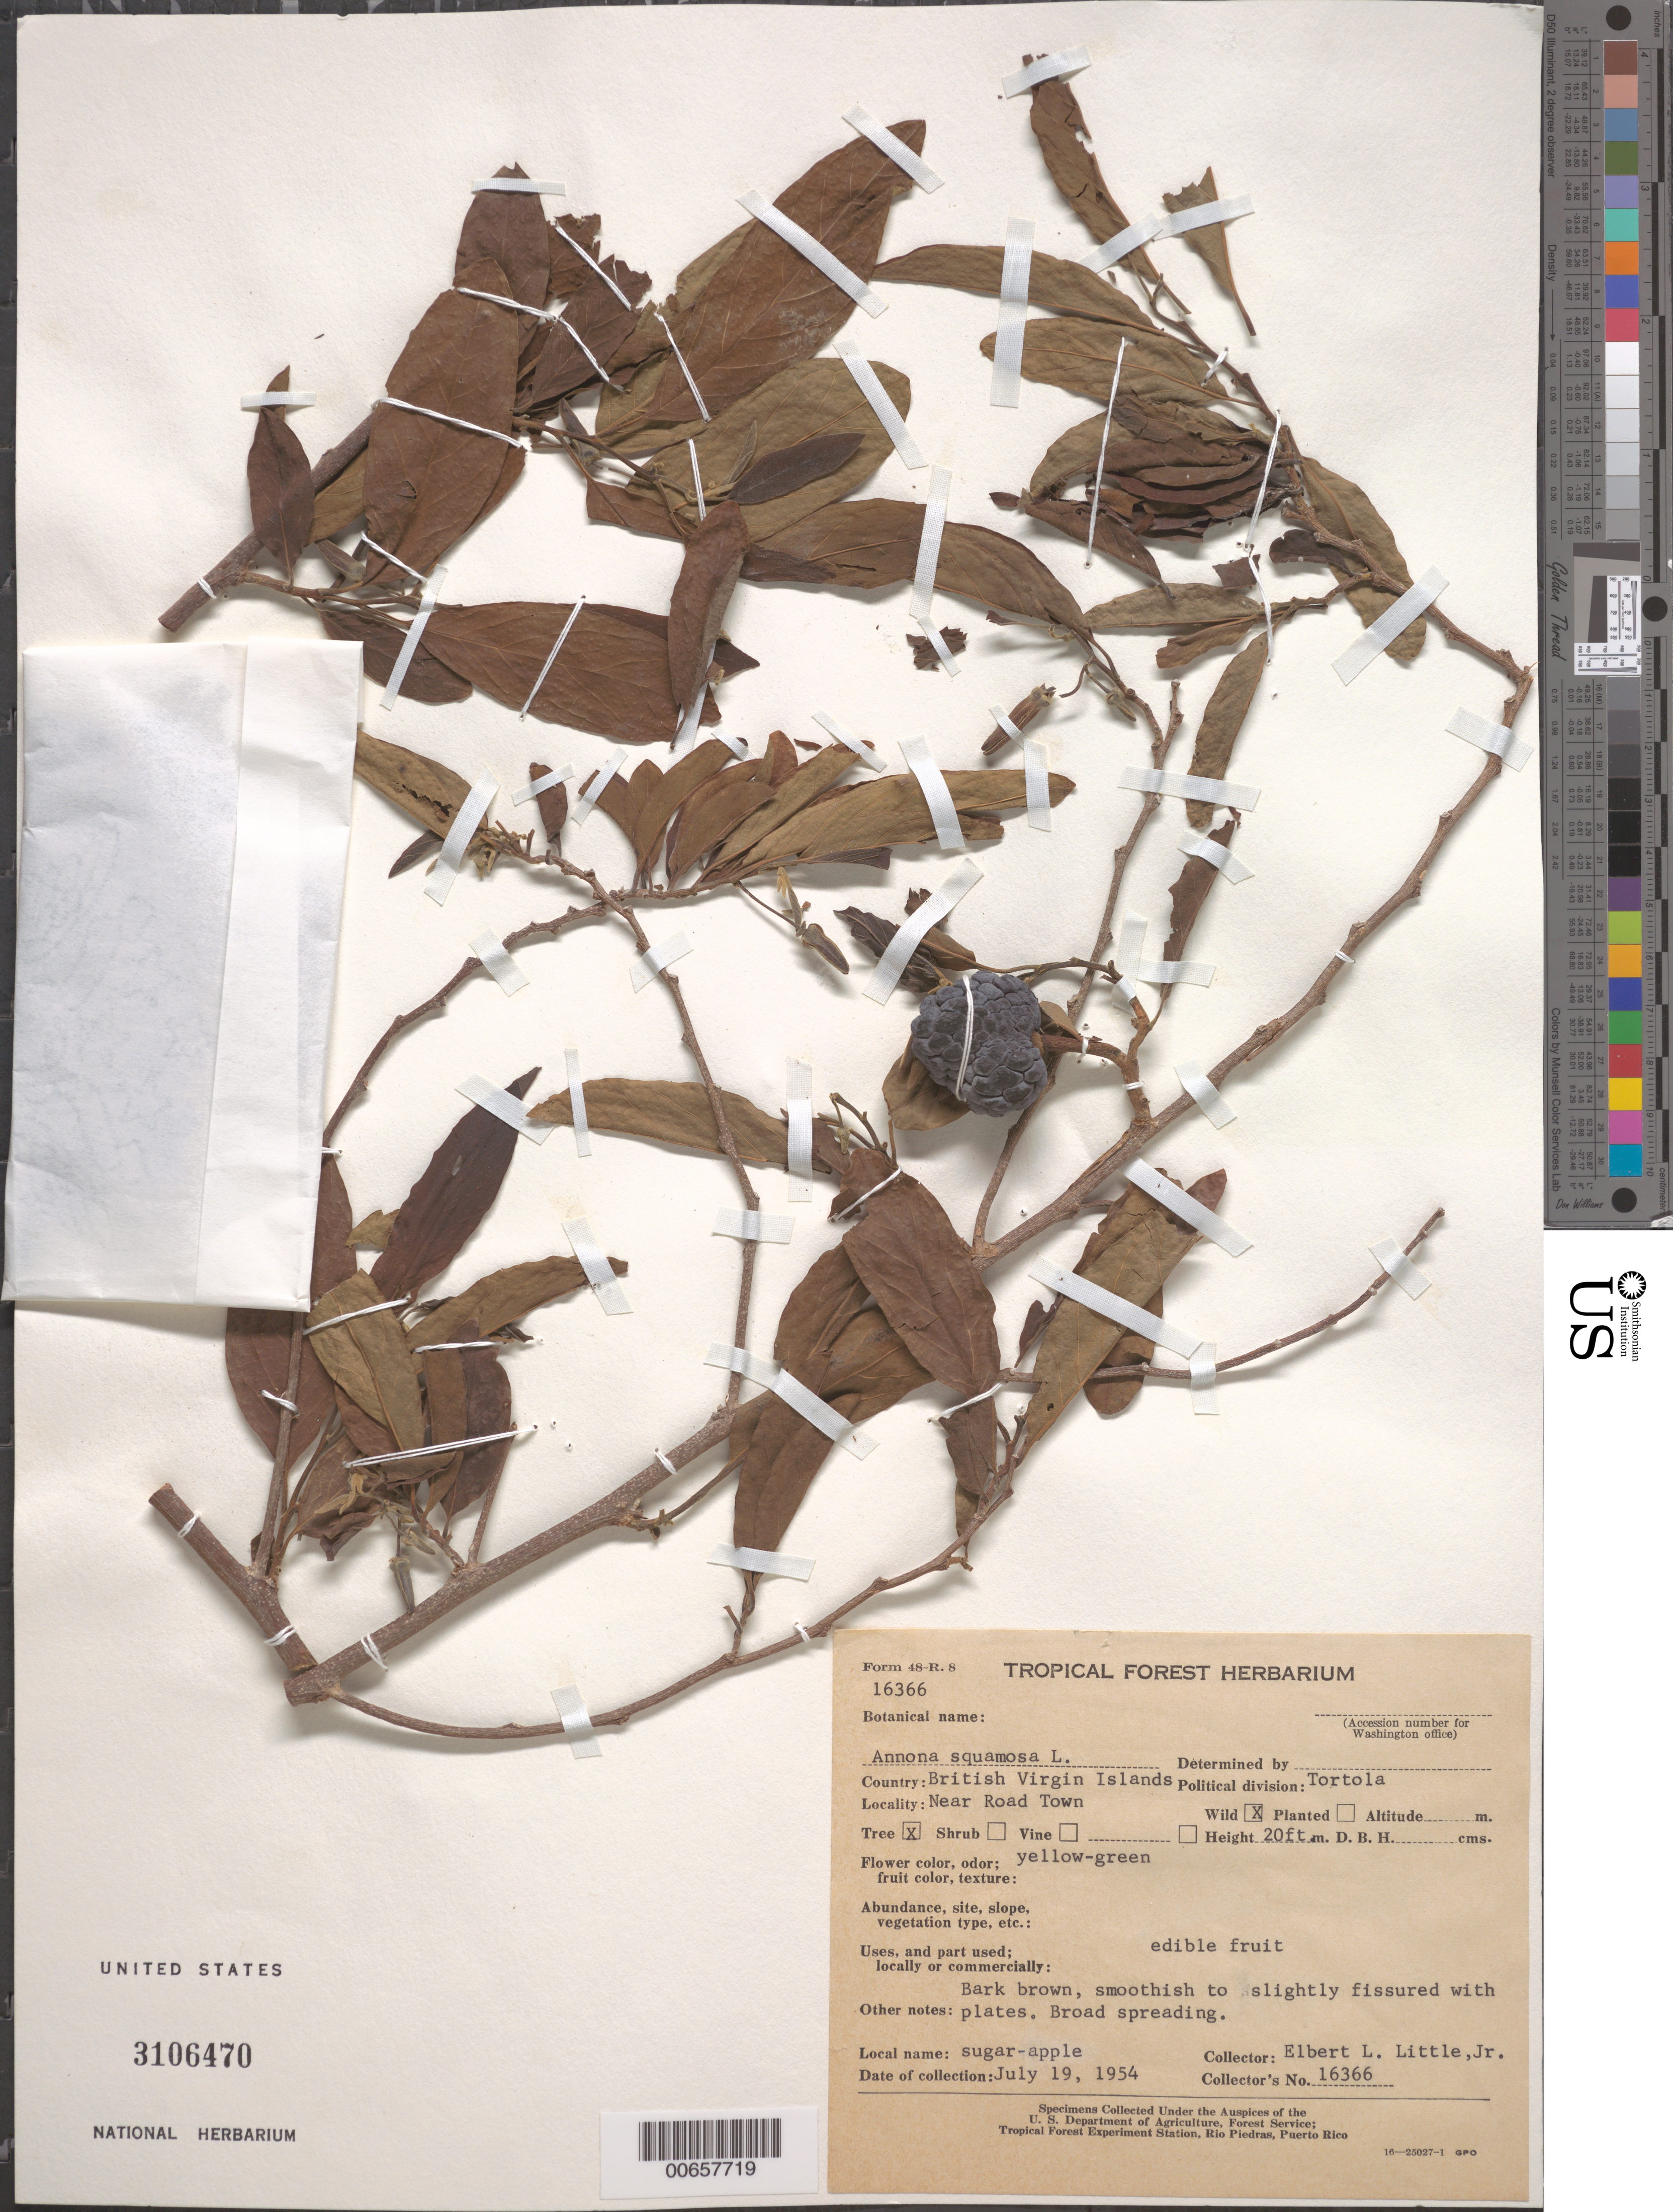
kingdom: Plantae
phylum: Tracheophyta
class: Magnoliopsida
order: Magnoliales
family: Annonaceae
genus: Annona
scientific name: Annona squamosa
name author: L.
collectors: E. L. Little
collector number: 16366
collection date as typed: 19 Jul 1954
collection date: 1954-07-19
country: British Virgin Islands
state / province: Tortola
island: Tortola Island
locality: Road Town, near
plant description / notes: Common name: sugar-apple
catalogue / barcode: US 3106470